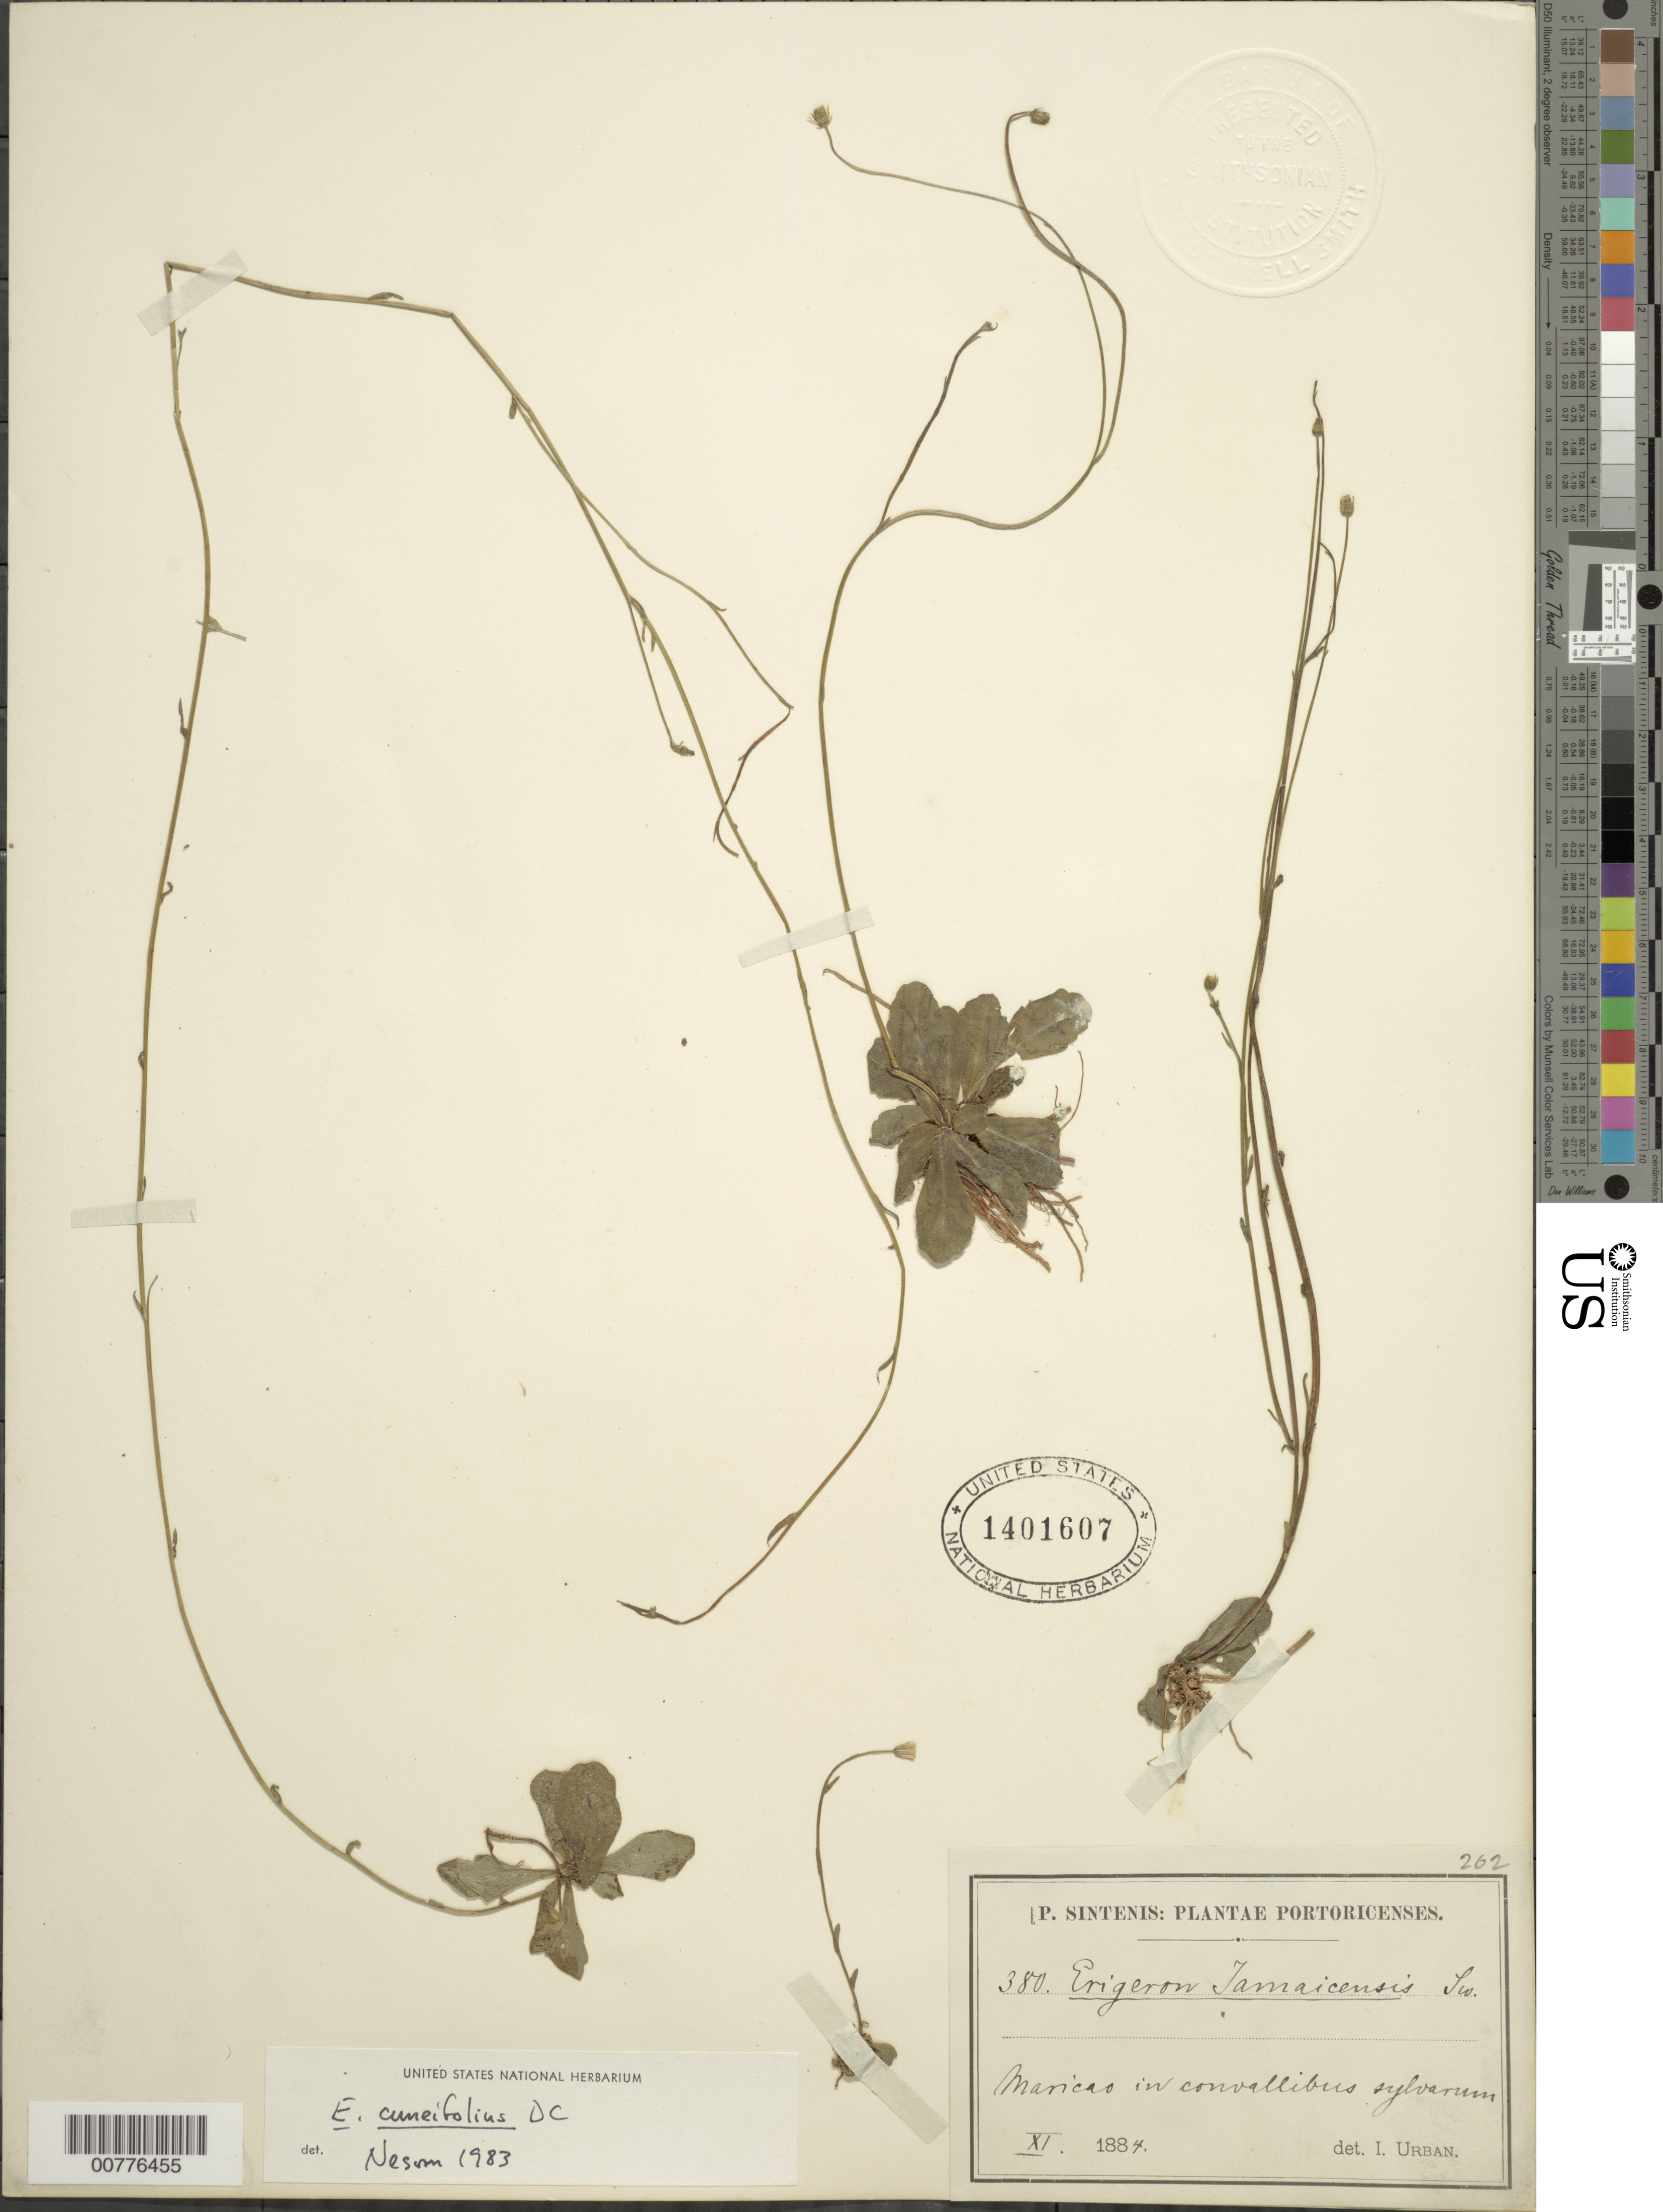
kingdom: Plantae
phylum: Tracheophyta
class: Magnoliopsida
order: Asterales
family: Asteraceae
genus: Erigeron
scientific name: Erigeron cuneifolius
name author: DC.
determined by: Nesom, Guy L.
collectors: P. Sintenis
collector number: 380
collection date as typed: Nov 1884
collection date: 1884-11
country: Puerto Rico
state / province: Maricao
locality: Maricao, in convallibus sylvarum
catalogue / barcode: US 1401607